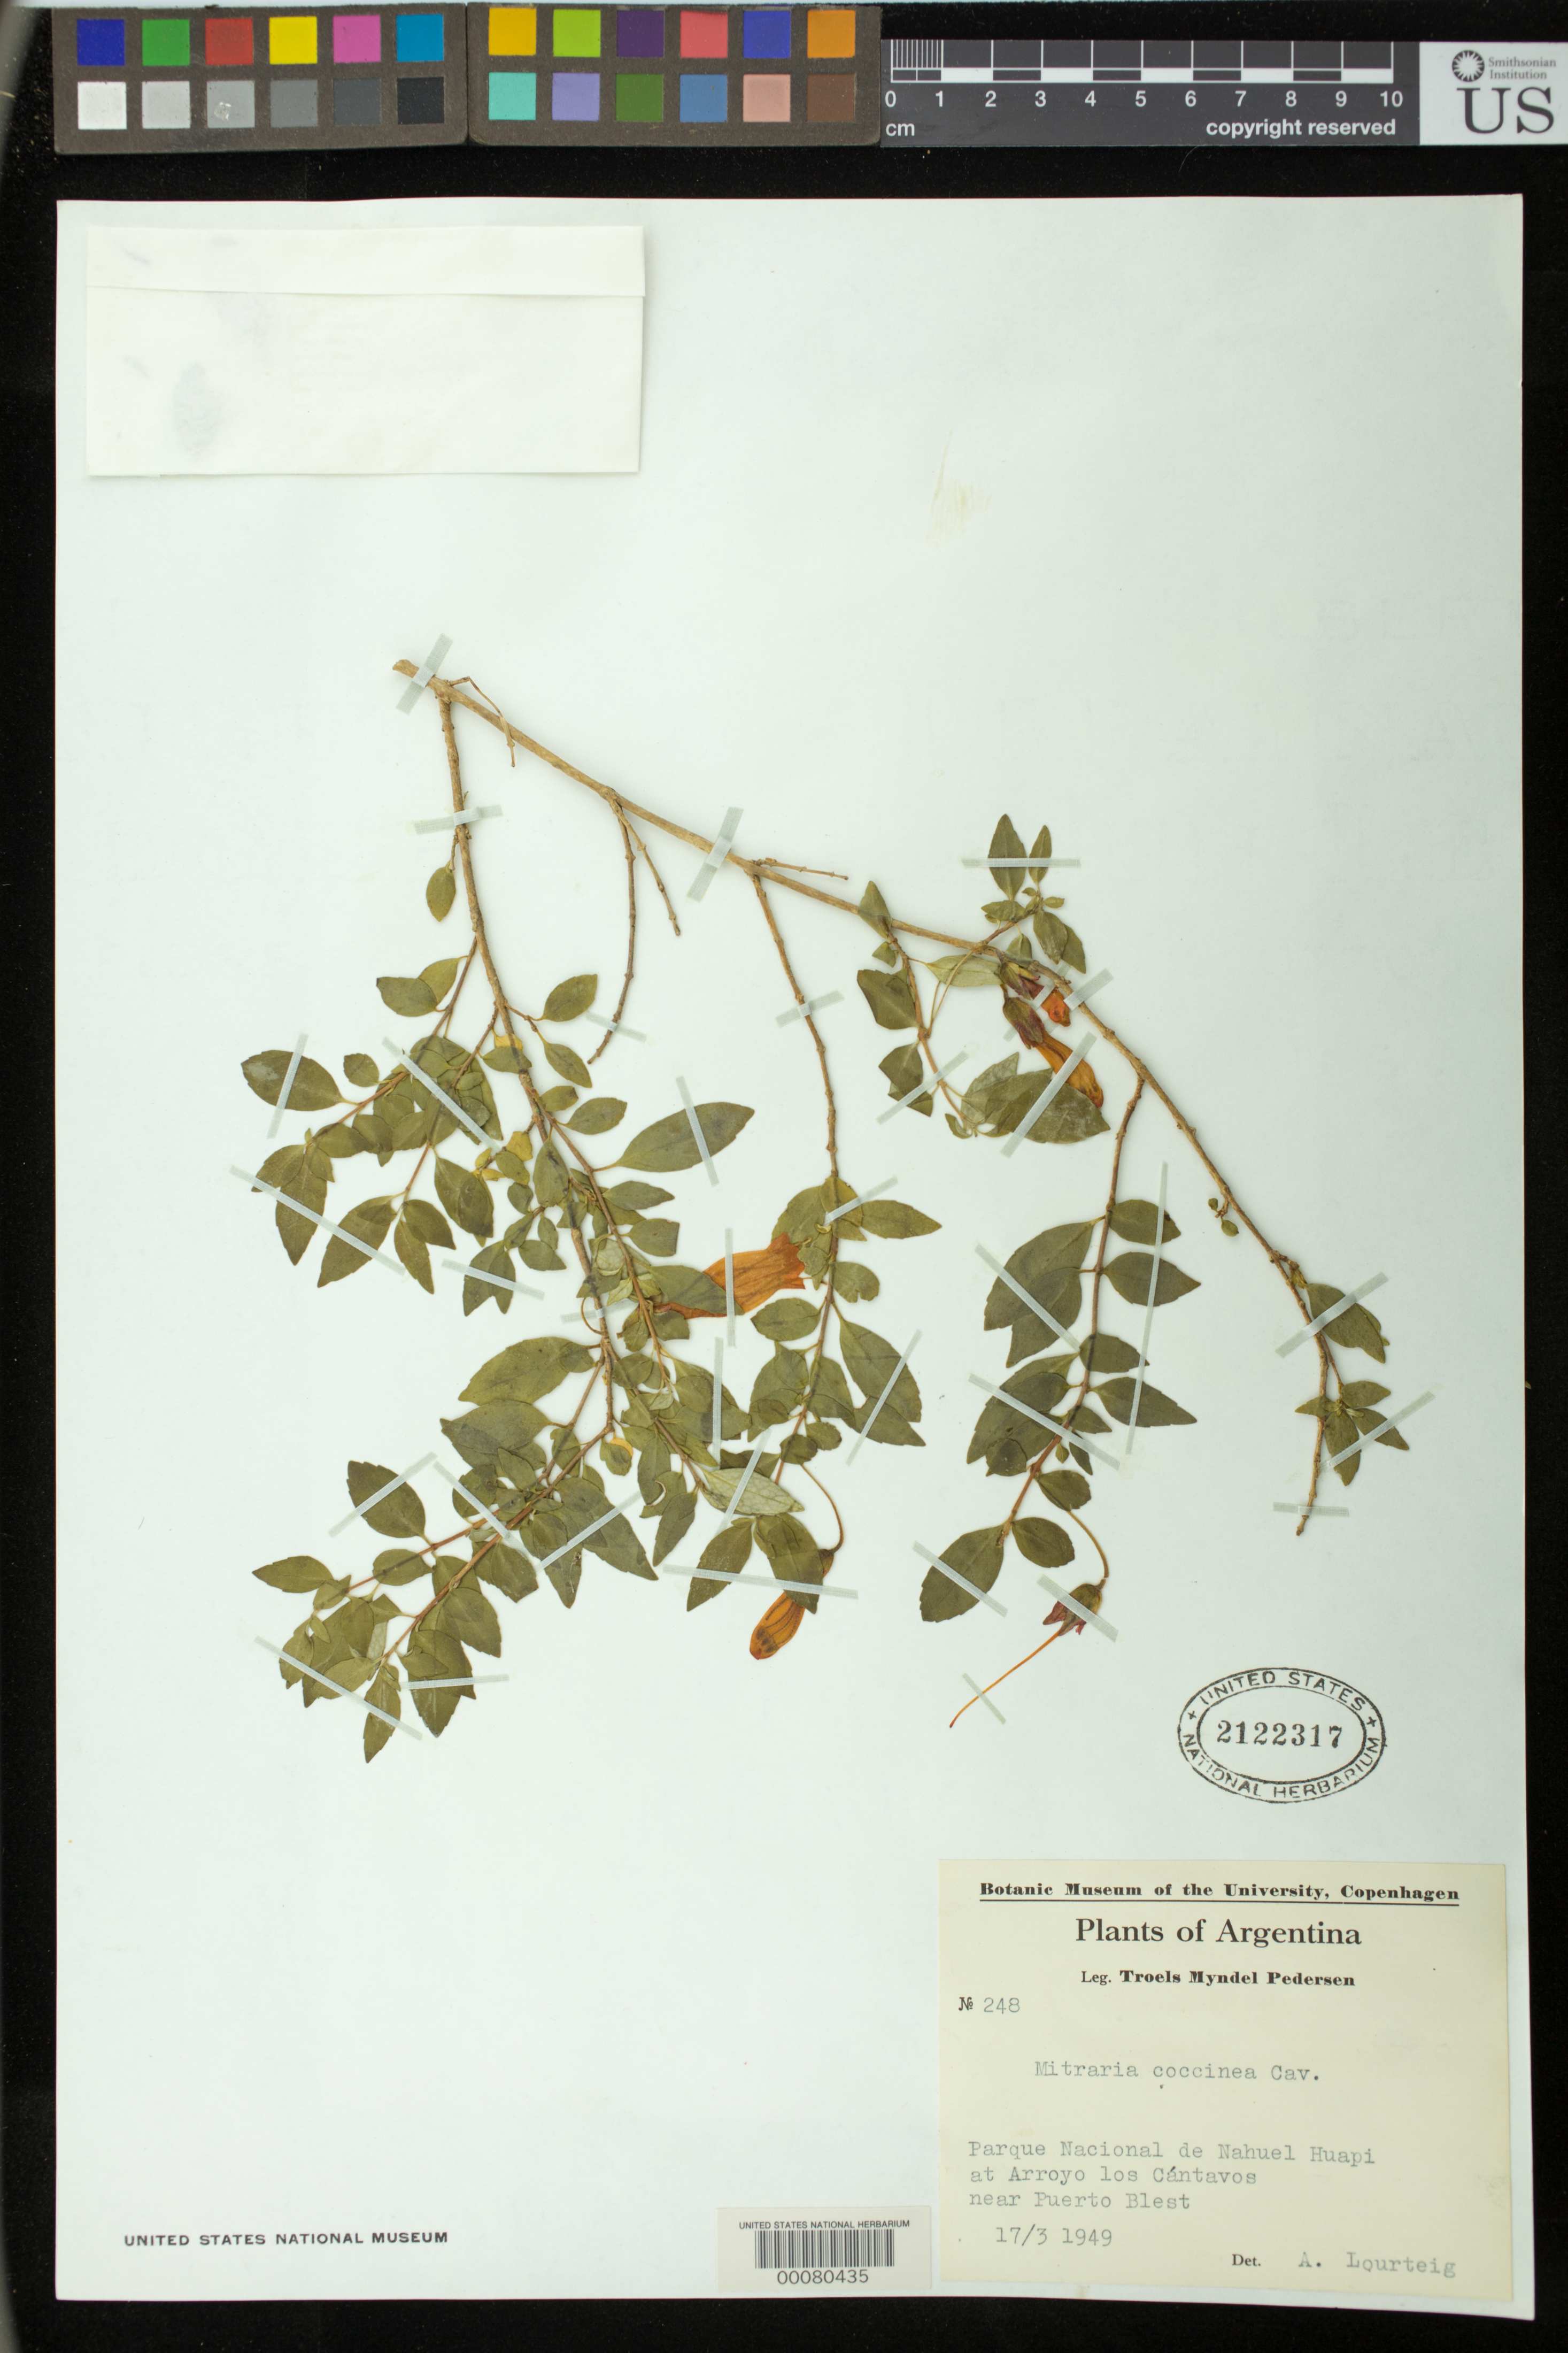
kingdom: Plantae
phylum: Tracheophyta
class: Magnoliopsida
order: Lamiales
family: Gesneriaceae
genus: Mitraria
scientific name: Mitraria coccinea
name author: Cav.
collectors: T. M. Pedersen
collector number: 248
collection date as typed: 17 Mar 1949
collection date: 1949-03-17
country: Argentina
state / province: Neuquén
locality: Parque Nacional de Nahuel Huapi at Arroyo Los Cantavos near Puerto Blest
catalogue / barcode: US 2122317